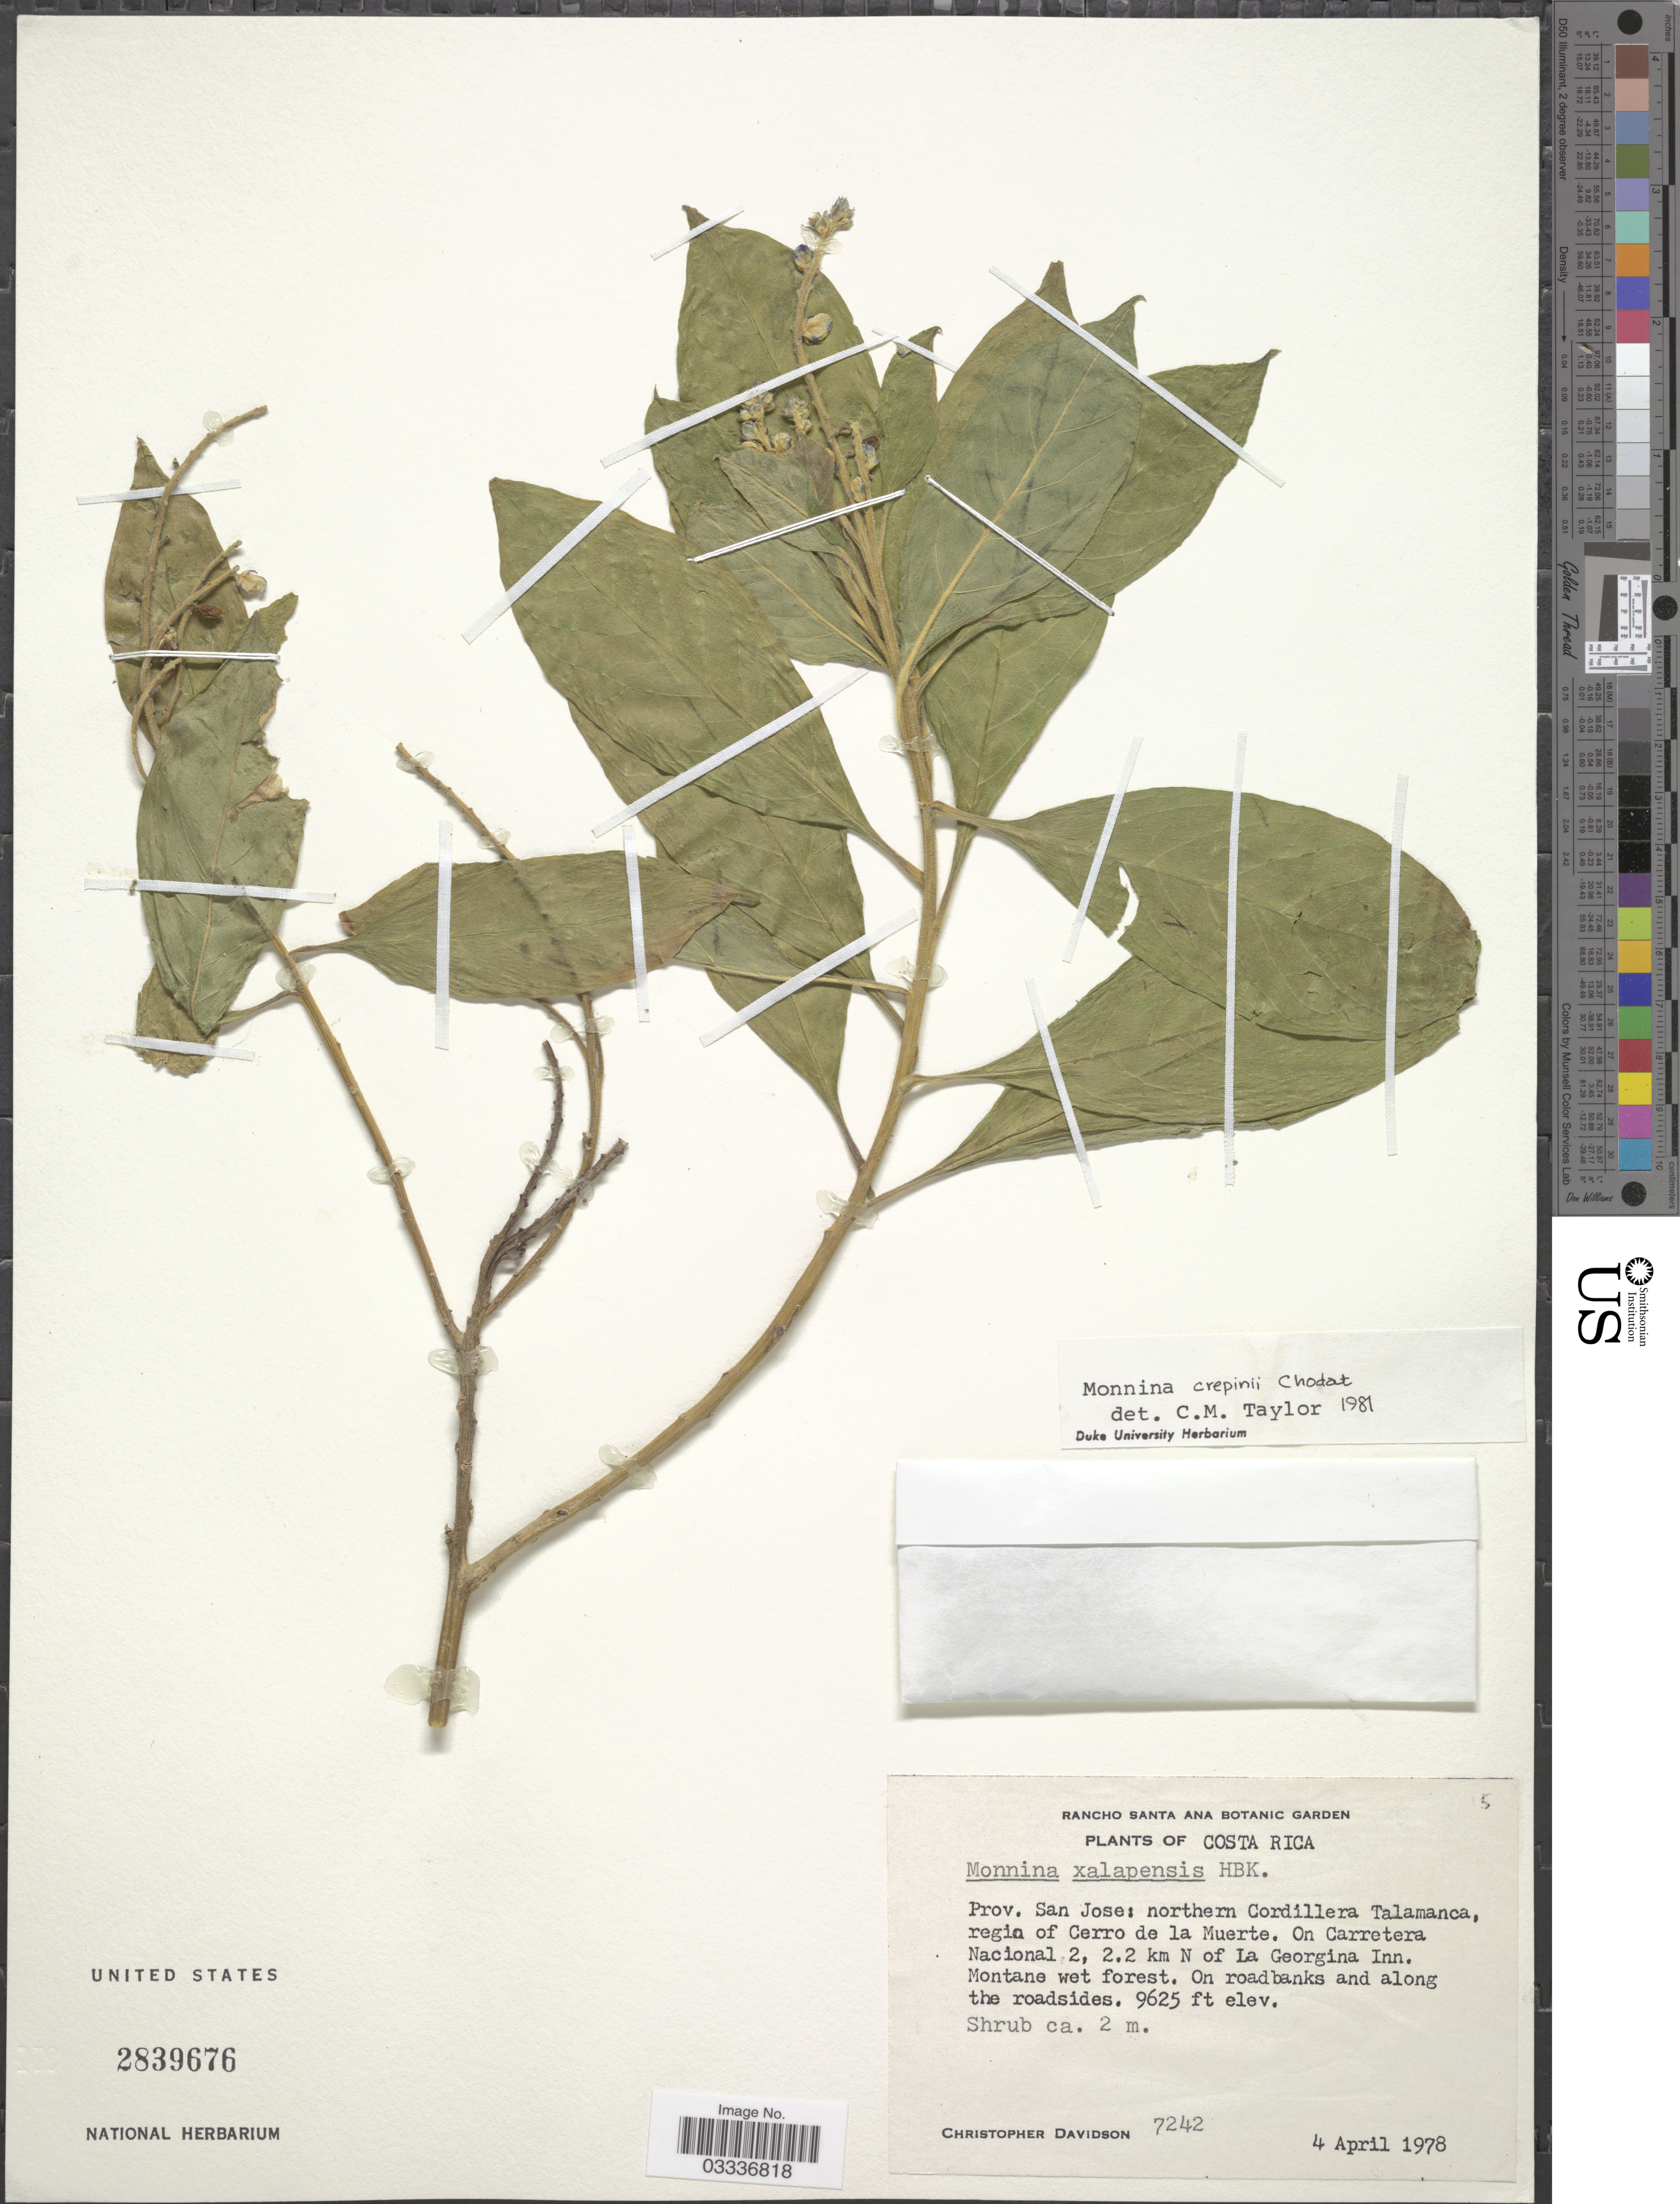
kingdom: Plantae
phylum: Tracheophyta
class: Magnoliopsida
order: Fabales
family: Polygalaceae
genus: Monnina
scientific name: Monnina crepinii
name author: Chodat ex Durand & Pittier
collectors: C. Davidson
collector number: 7242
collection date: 1978-04-04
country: Costa Rica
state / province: San José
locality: Northern Cordillera Talamanca, regio of Cerro de la Muerte. On Carretera Nacional 2, 2.2 km N of La Georgina Inn.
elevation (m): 2934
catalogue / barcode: US 2839676